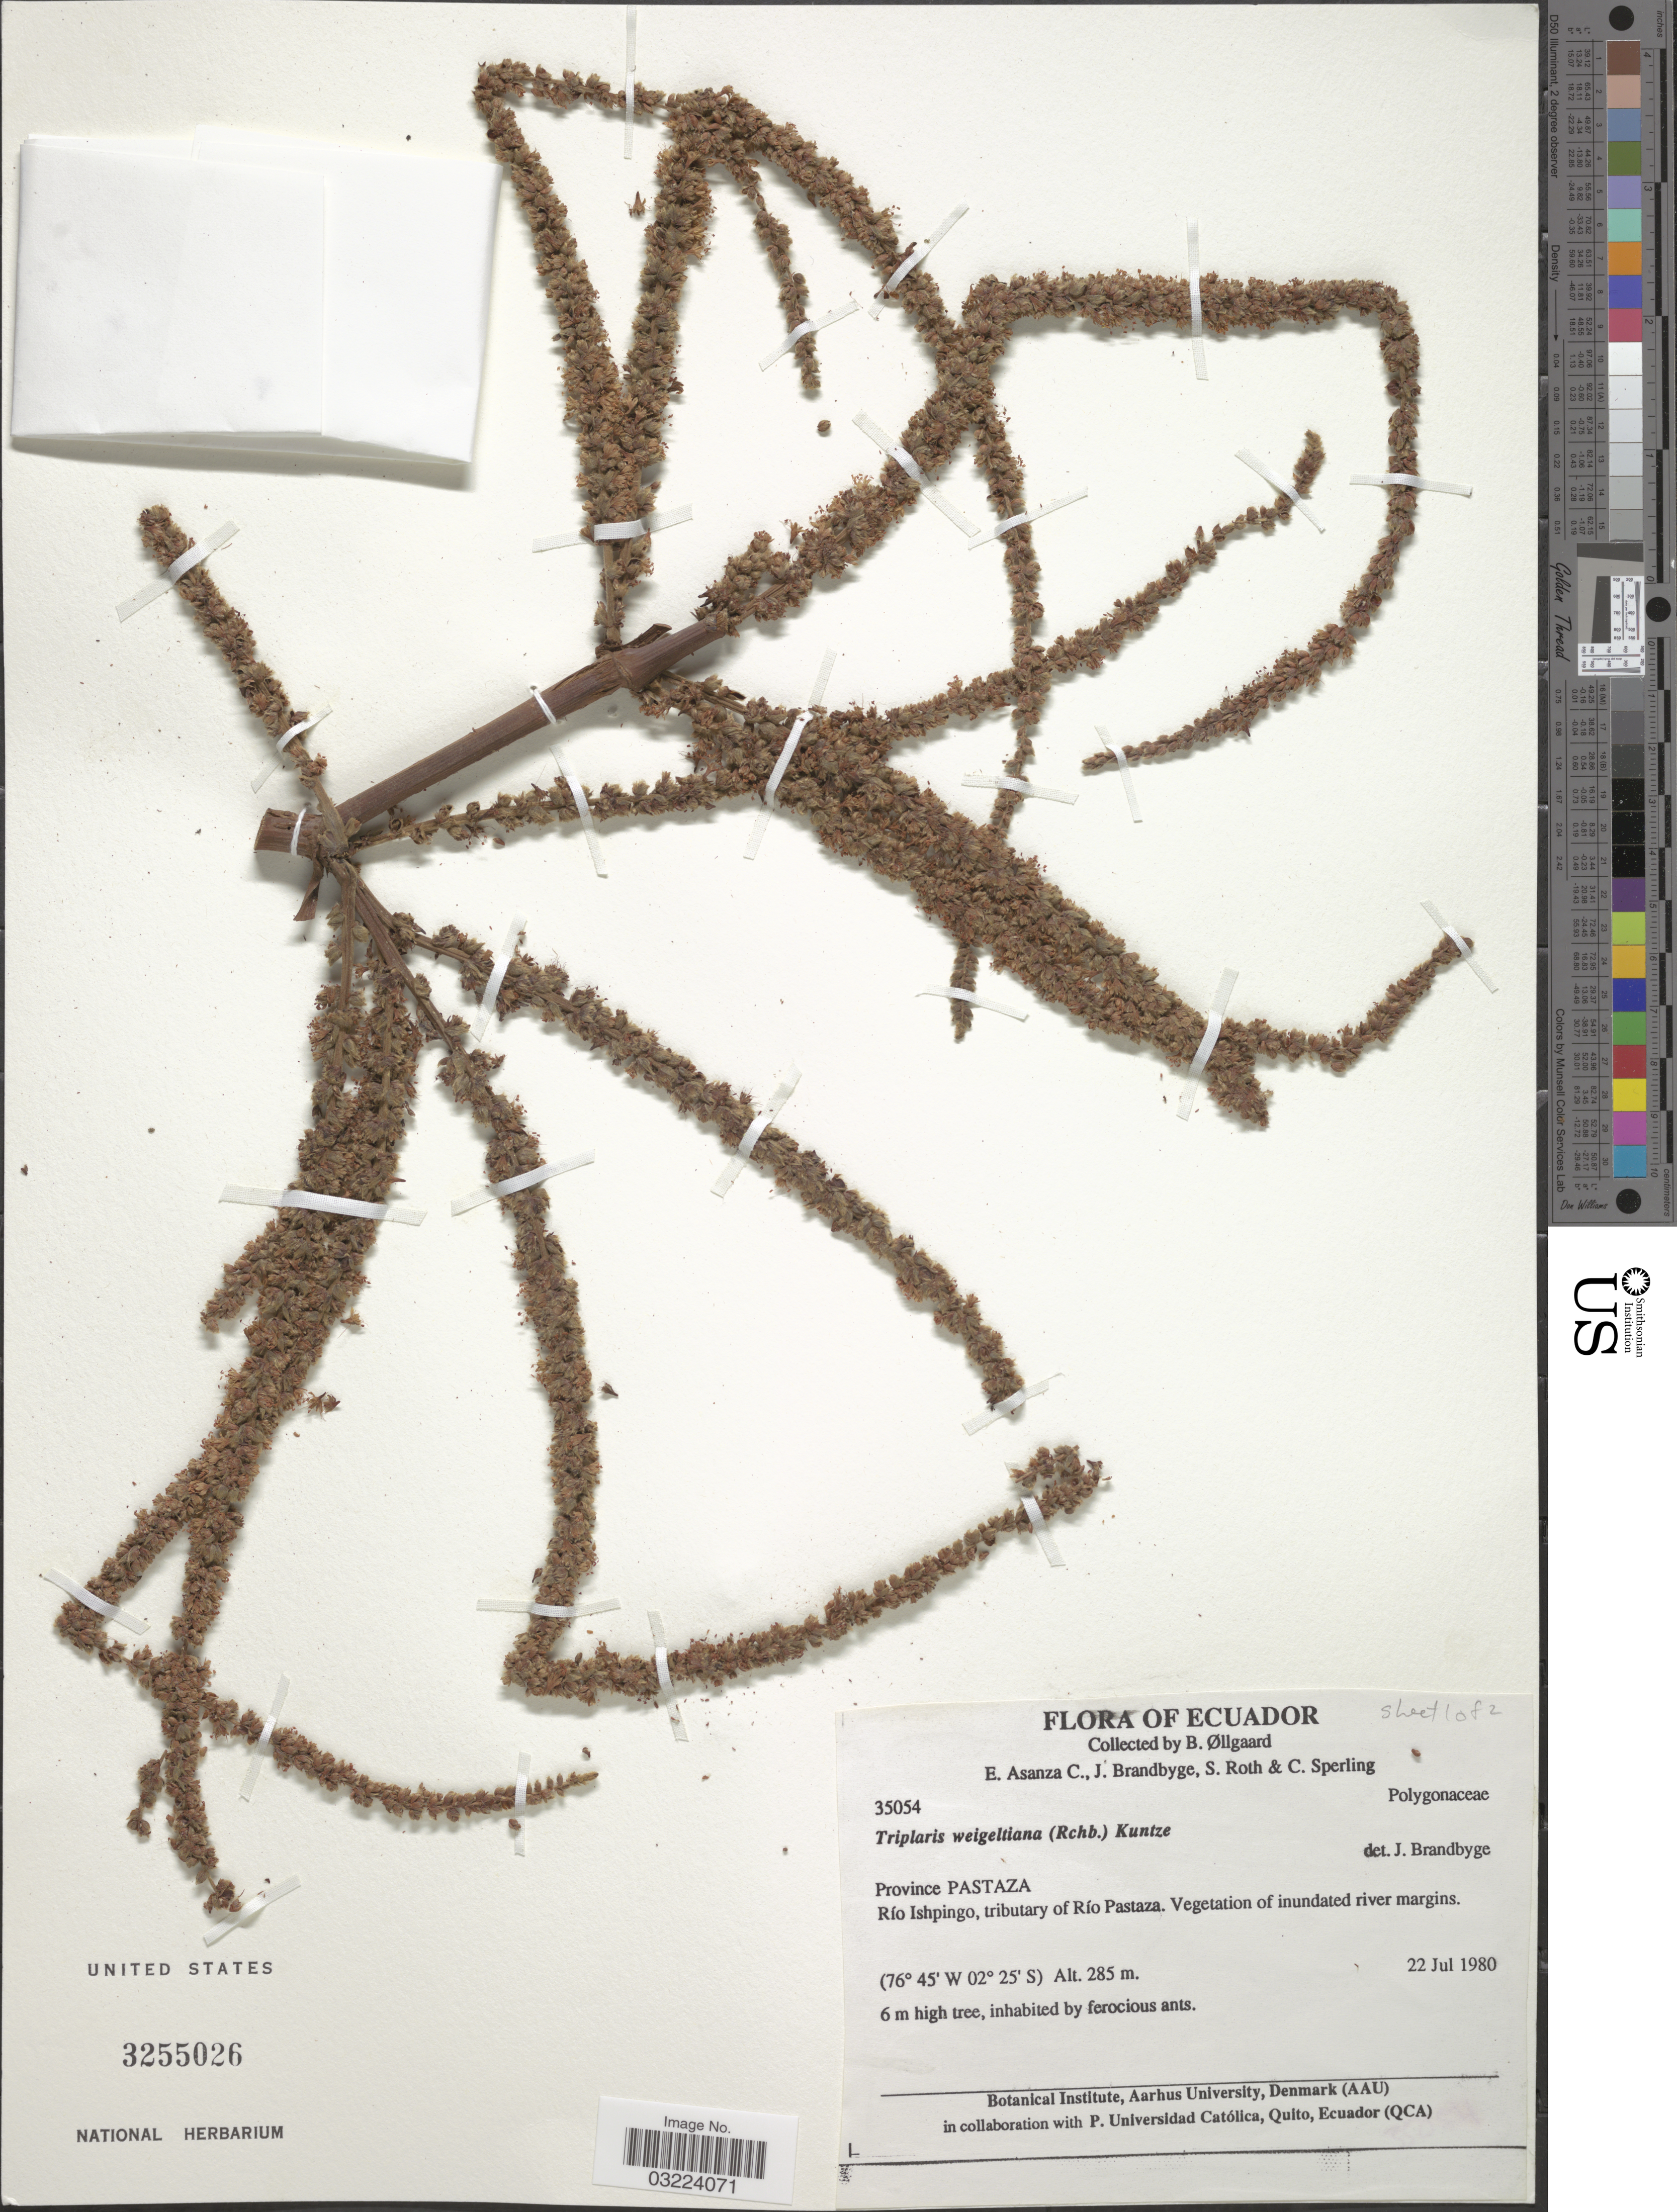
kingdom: Plantae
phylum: Tracheophyta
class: Magnoliopsida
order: Caryophyllales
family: Polygonaceae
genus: Triplaris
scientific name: Triplaris weigeltiana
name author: (Rchb.) Kuntze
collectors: B. Øllgaard, E. Asanza C., J. Brandbyge, S. Roth & C. Sperling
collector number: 35054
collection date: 1980-07-22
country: Ecuador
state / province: Pastaza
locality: Río Ishpingo, tributary of Río Pastaza.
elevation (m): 285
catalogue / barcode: US 3255026